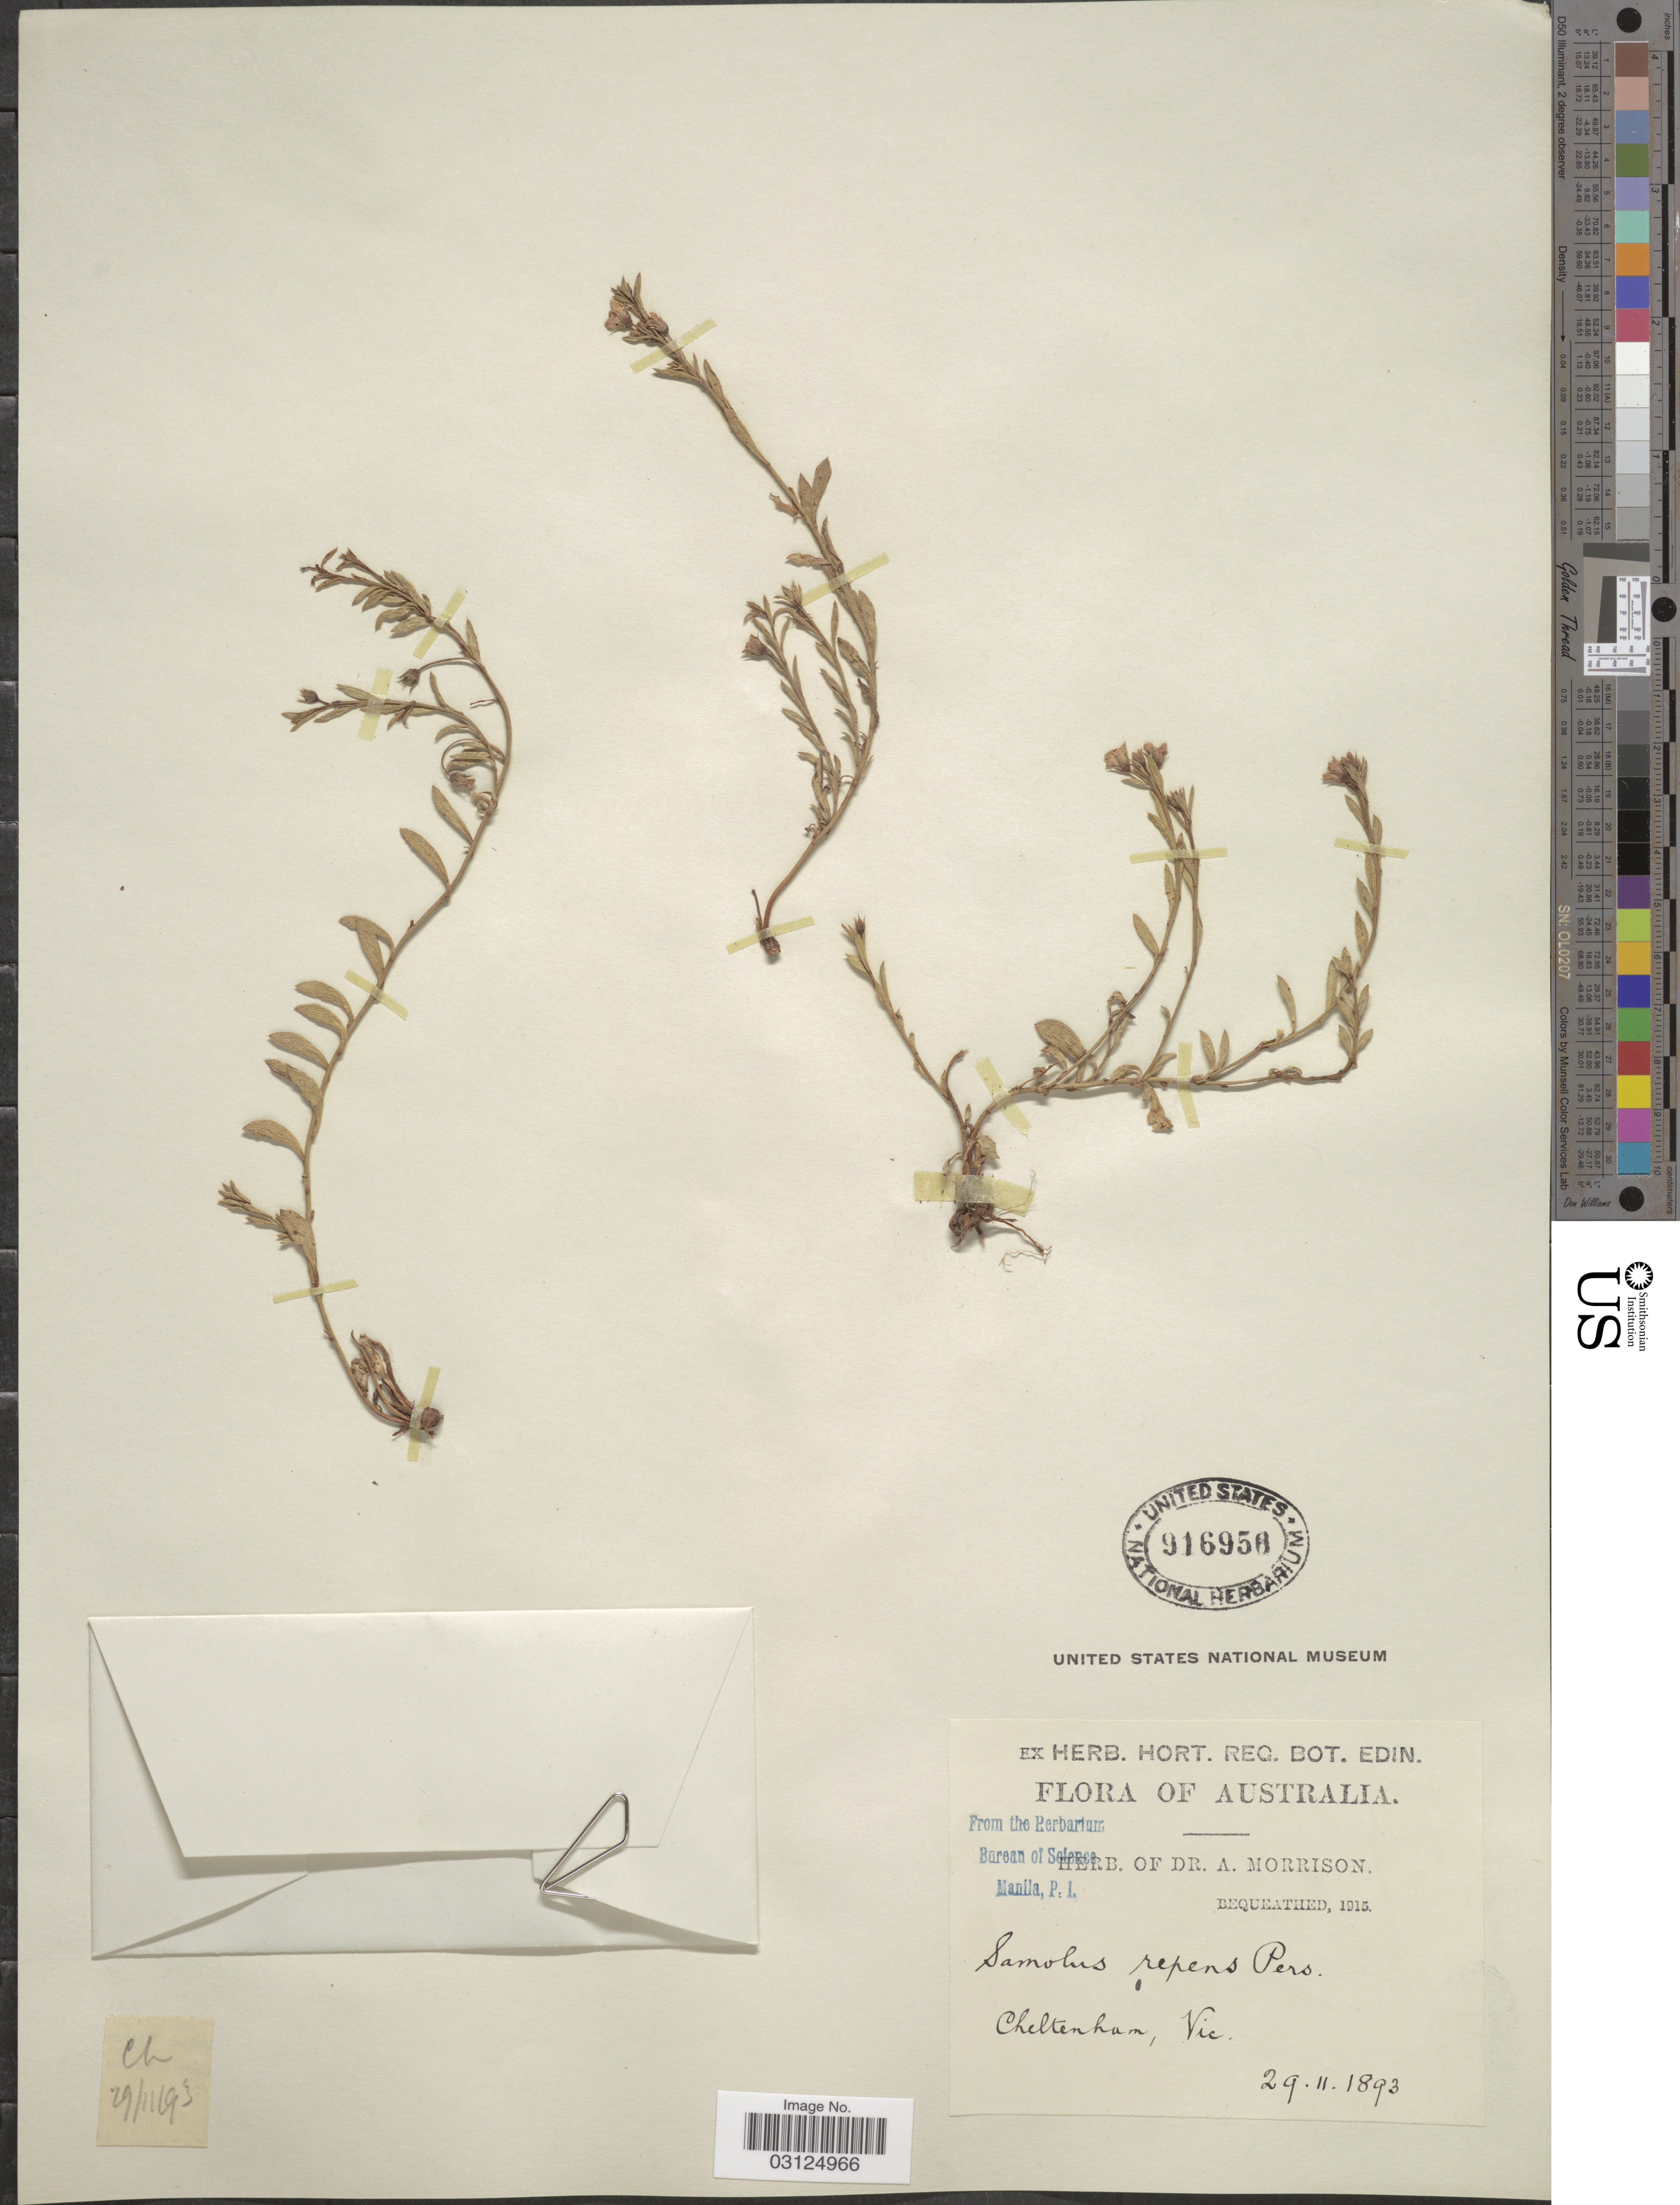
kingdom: Plantae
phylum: Tracheophyta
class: Magnoliopsida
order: Ericales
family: Primulaceae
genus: Samolus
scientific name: Samolus repens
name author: (J.R. Forst. & G. Forst.) Pers.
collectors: ex herb. Dr. A. Morrison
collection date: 1893-11-29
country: Australia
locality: Cheltenham, Vic.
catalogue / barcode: US 916950